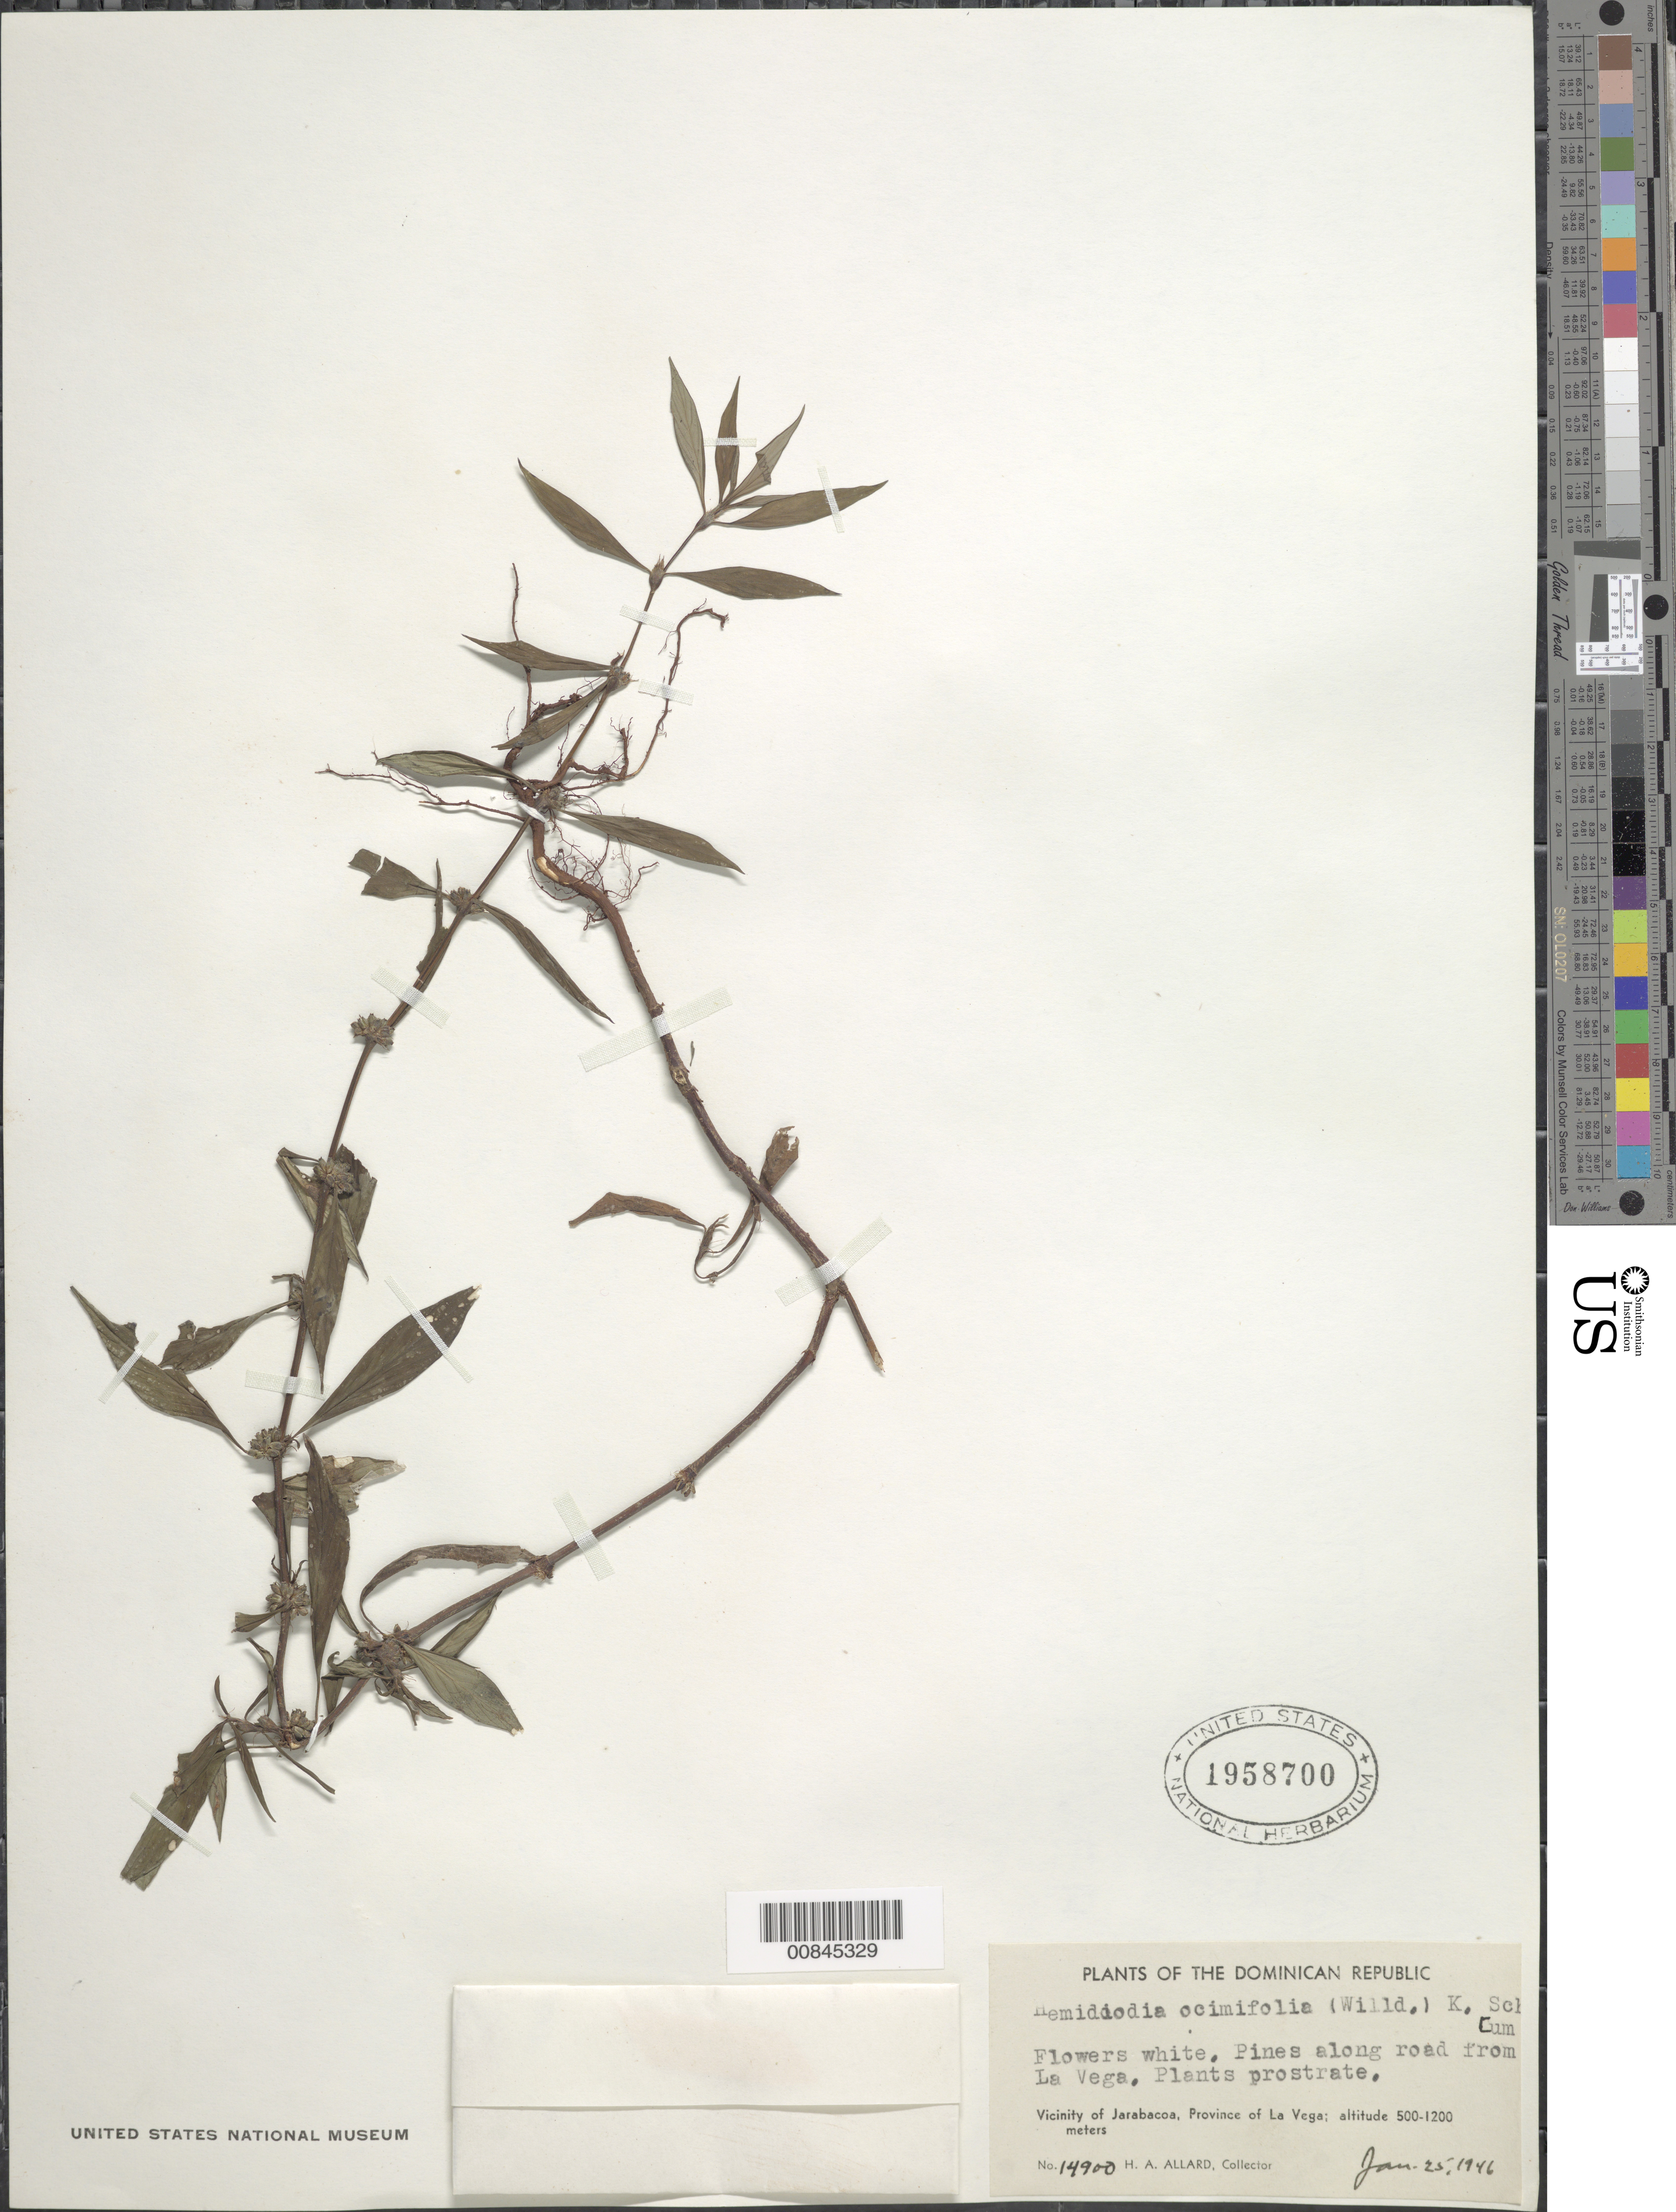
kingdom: Plantae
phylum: Tracheophyta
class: Magnoliopsida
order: Gentianales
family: Rubiaceae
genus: Spermacoce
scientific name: Spermacoce ocymifolia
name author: Willd. ex Roem. & Schult.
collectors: H. A. Allard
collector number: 14900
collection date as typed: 25 Jan 1946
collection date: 1946-01-25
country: Dominican Republic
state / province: La Vega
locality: Vicinity of Jarabacoa. Along road from La Vega.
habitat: In pines along road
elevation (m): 500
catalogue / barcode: US 1958700